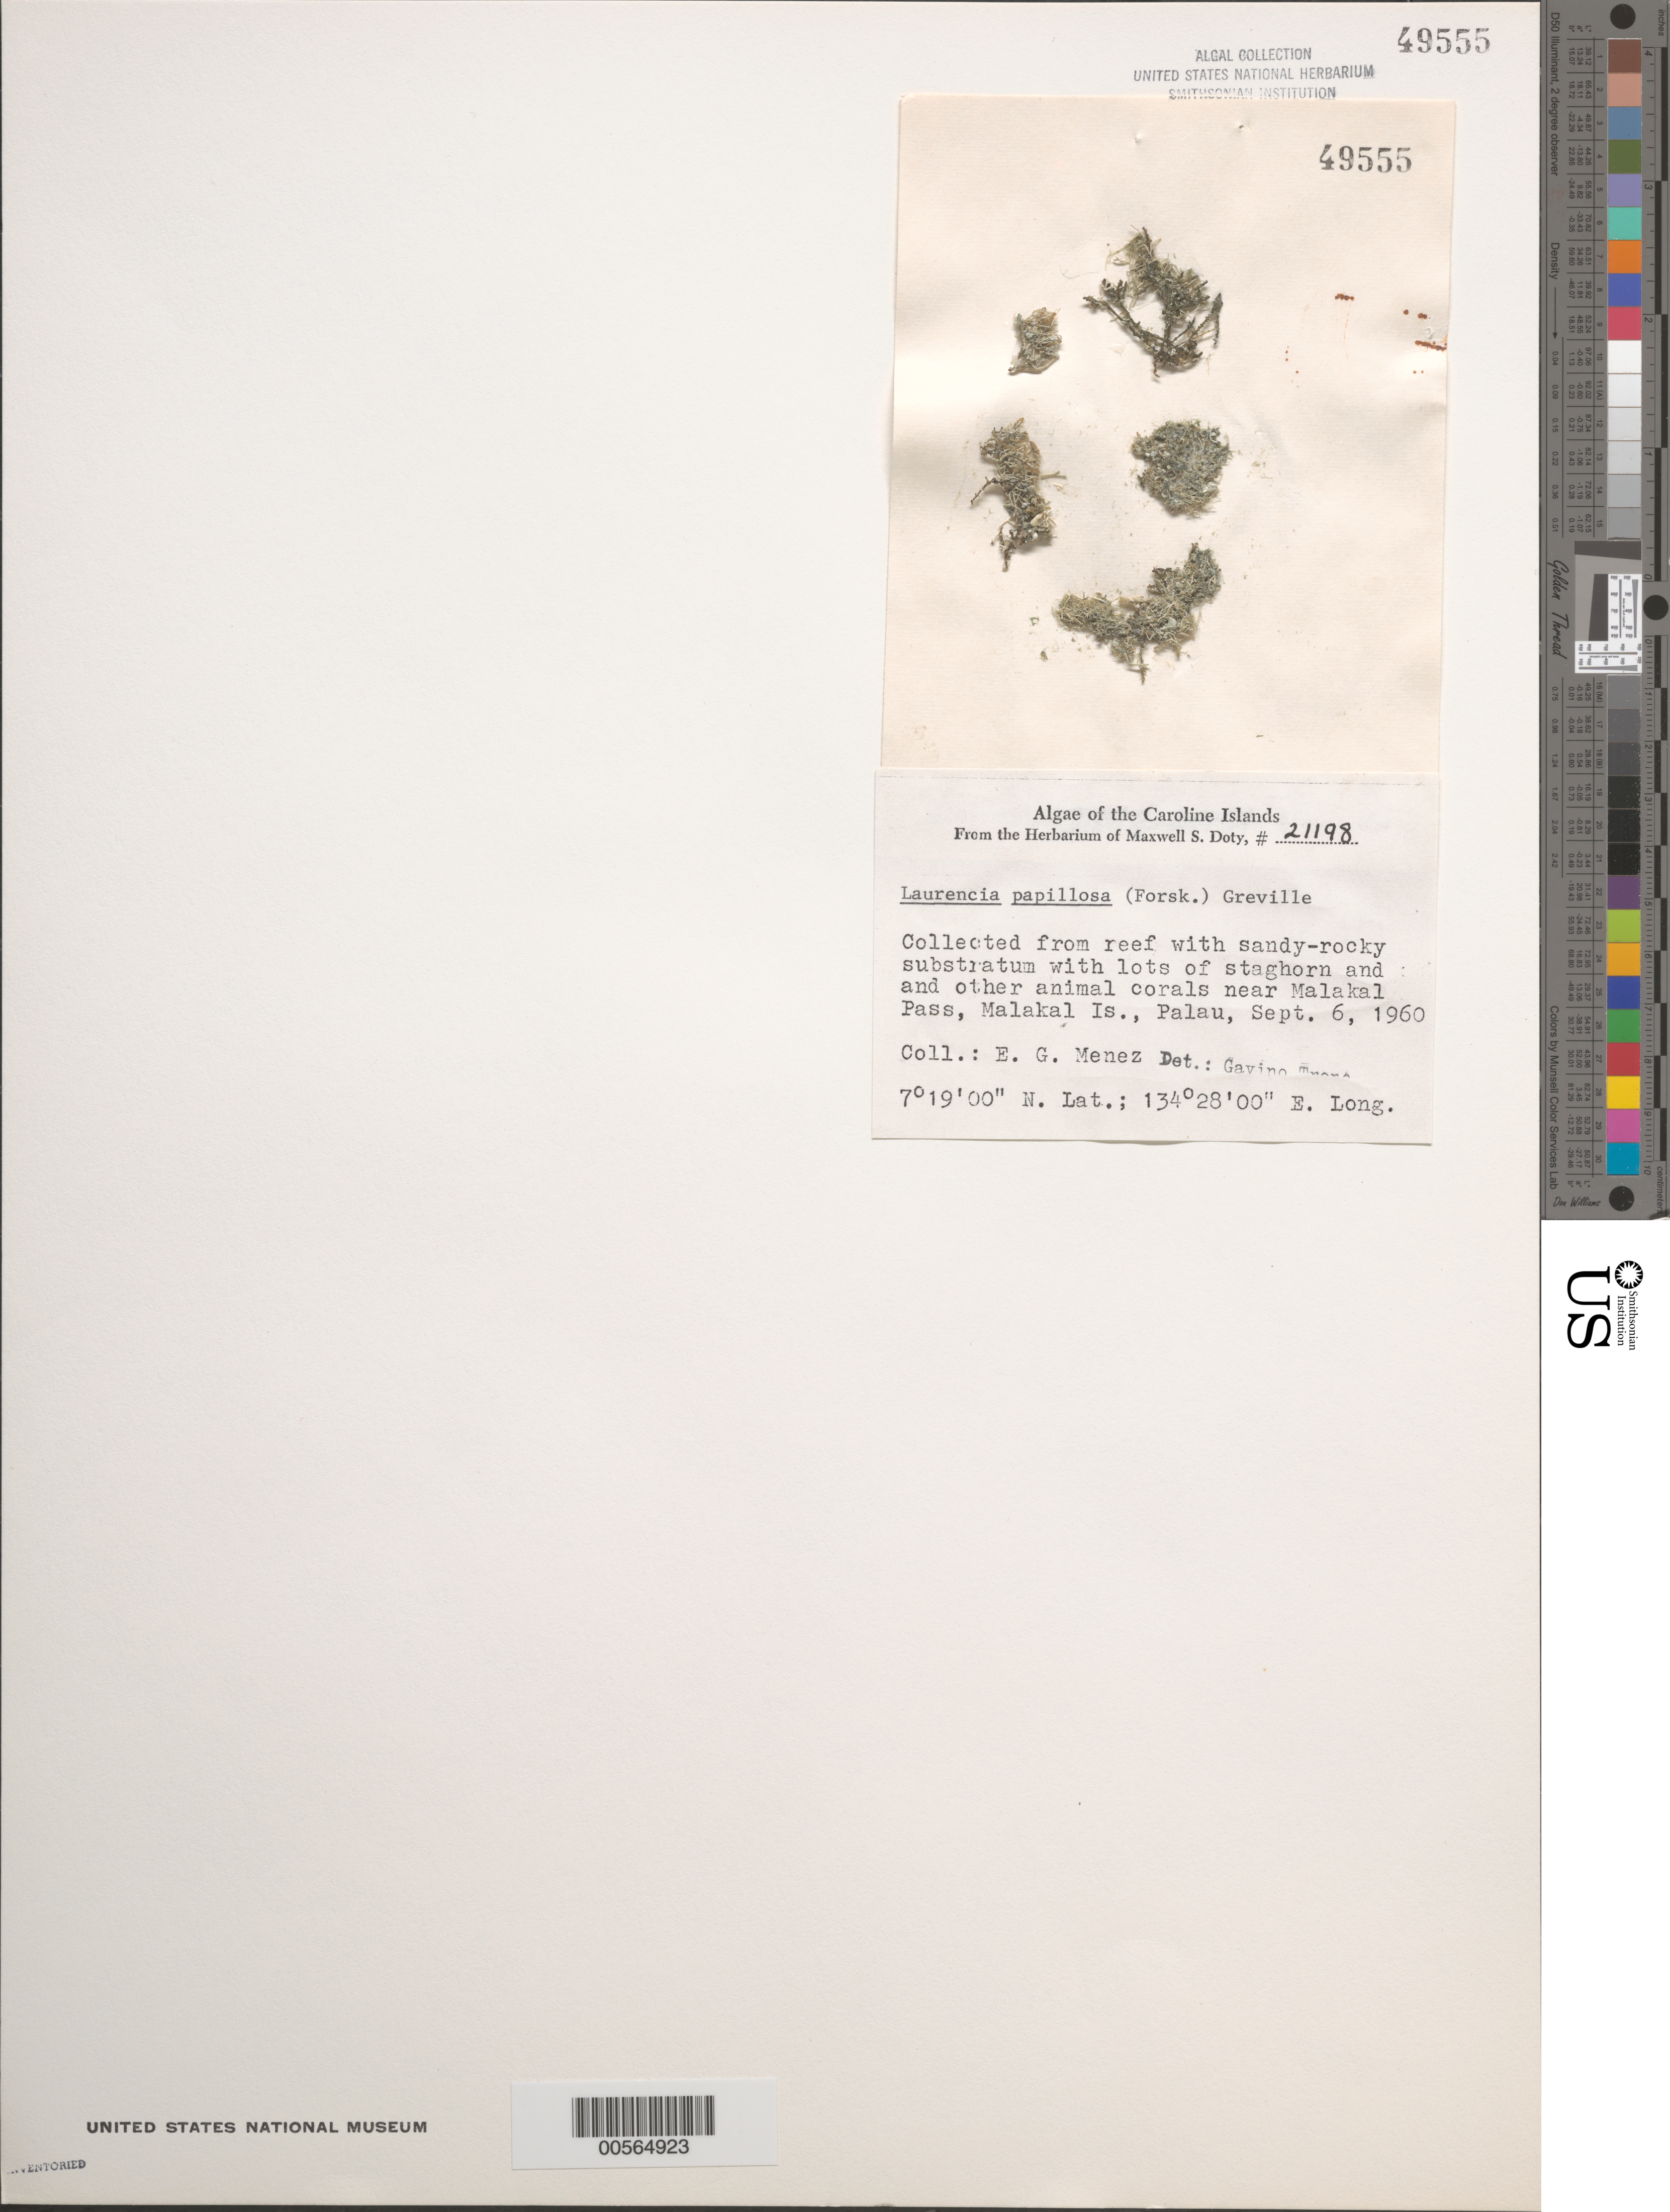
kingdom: Plantae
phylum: Rhodophyta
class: Florideophyceae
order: Ceramiales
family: Rhodomelaceae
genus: Palisada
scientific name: Palisada perforata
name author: (Bory) K.W. Nam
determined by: Algae name updating Project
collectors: Meñez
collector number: MSD 21198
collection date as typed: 06 Sep 1960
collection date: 1960-09-06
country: Palau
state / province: Koror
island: Ngemelachel [Malakal]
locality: Near Malakal Pass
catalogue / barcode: US 49555